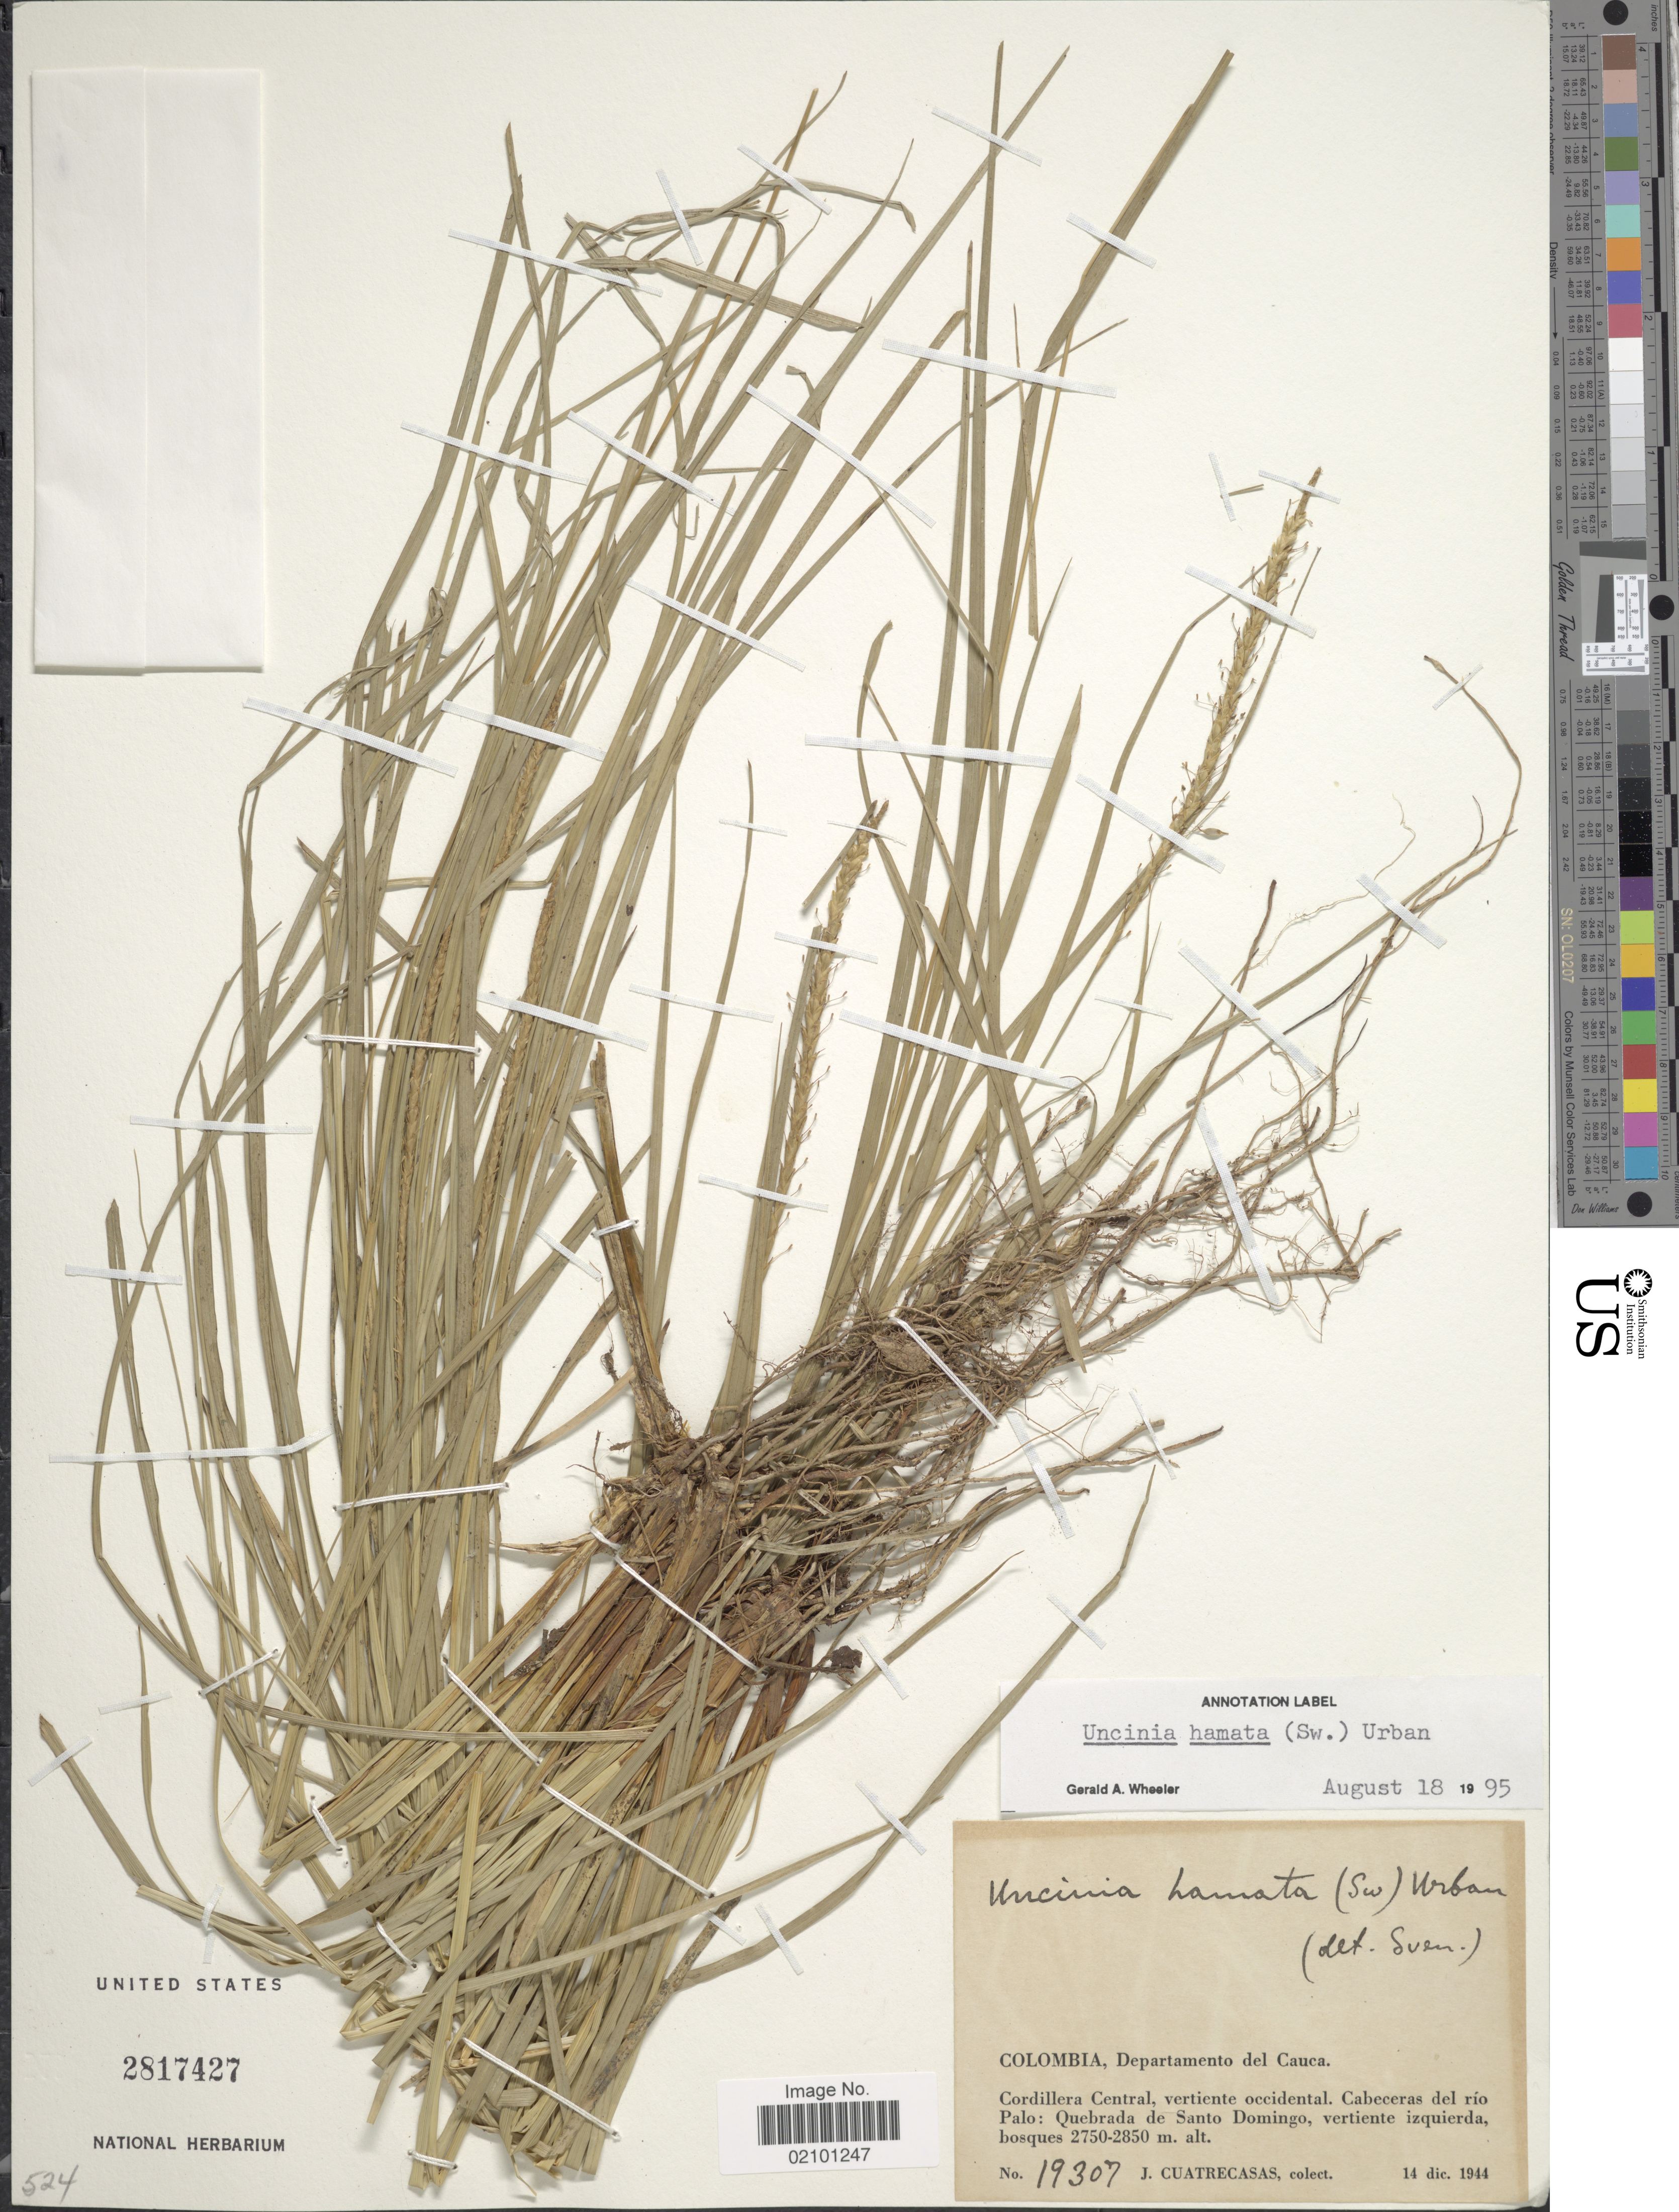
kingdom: Plantae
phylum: Tracheophyta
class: Liliopsida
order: Poales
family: Cyperaceae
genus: Carex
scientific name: Carex hamata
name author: Sw.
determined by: Strong, M. T., (US), Smithsonian Institution - National Museum of Natural History (UNITED STATES)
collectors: J. Cuatrecasas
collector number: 19307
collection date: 1944-12-14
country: Colombia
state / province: Cauca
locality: Departamento del Cauca. Cordillera Central, vertiente occidental. Cabeceras del rio Palo: Quebrada de Santo Domingo, vertiente izquierda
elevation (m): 2750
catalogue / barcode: US 2817427